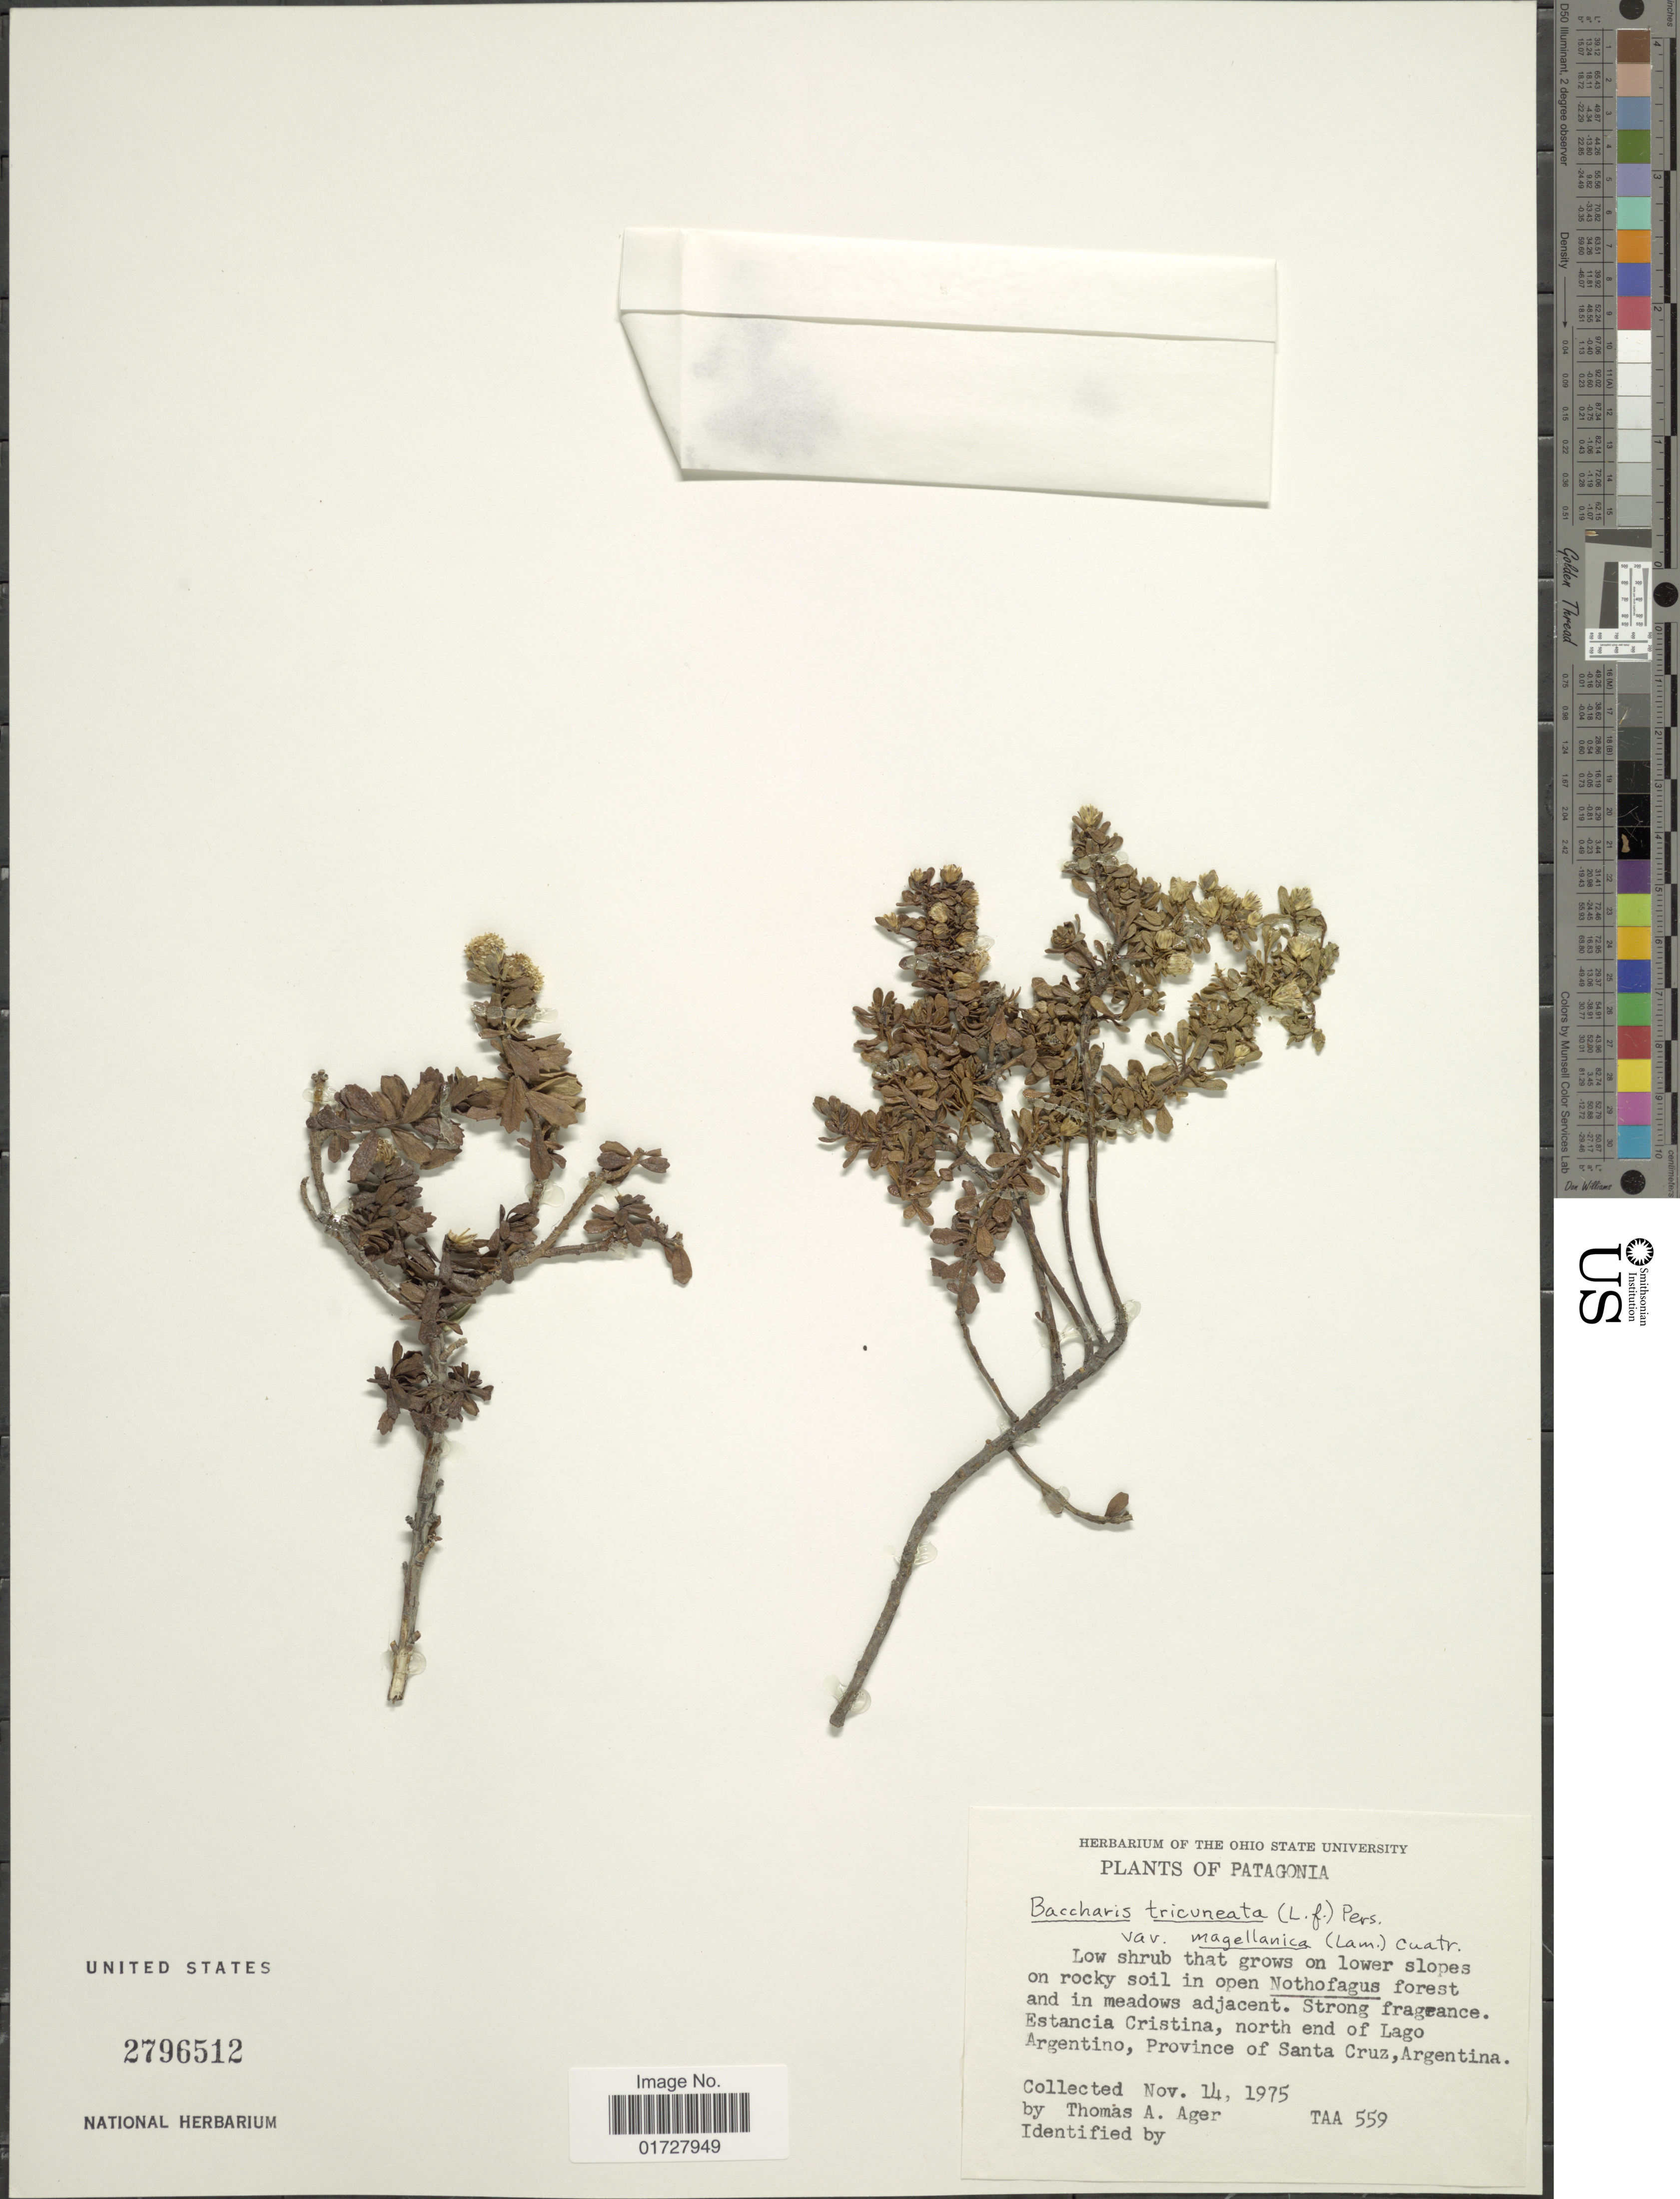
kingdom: Plantae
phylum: Tracheophyta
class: Magnoliopsida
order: Asterales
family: Asteraceae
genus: Baccharis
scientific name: Baccharis tricuneata var. magellanica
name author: (Lam.) Cuatrec.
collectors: T. A. Ager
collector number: TAA559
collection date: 1975-11-14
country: Argentina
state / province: Santa Cruz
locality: Estancia Cristina, north end of Lago Argentino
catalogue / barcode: US 2796512